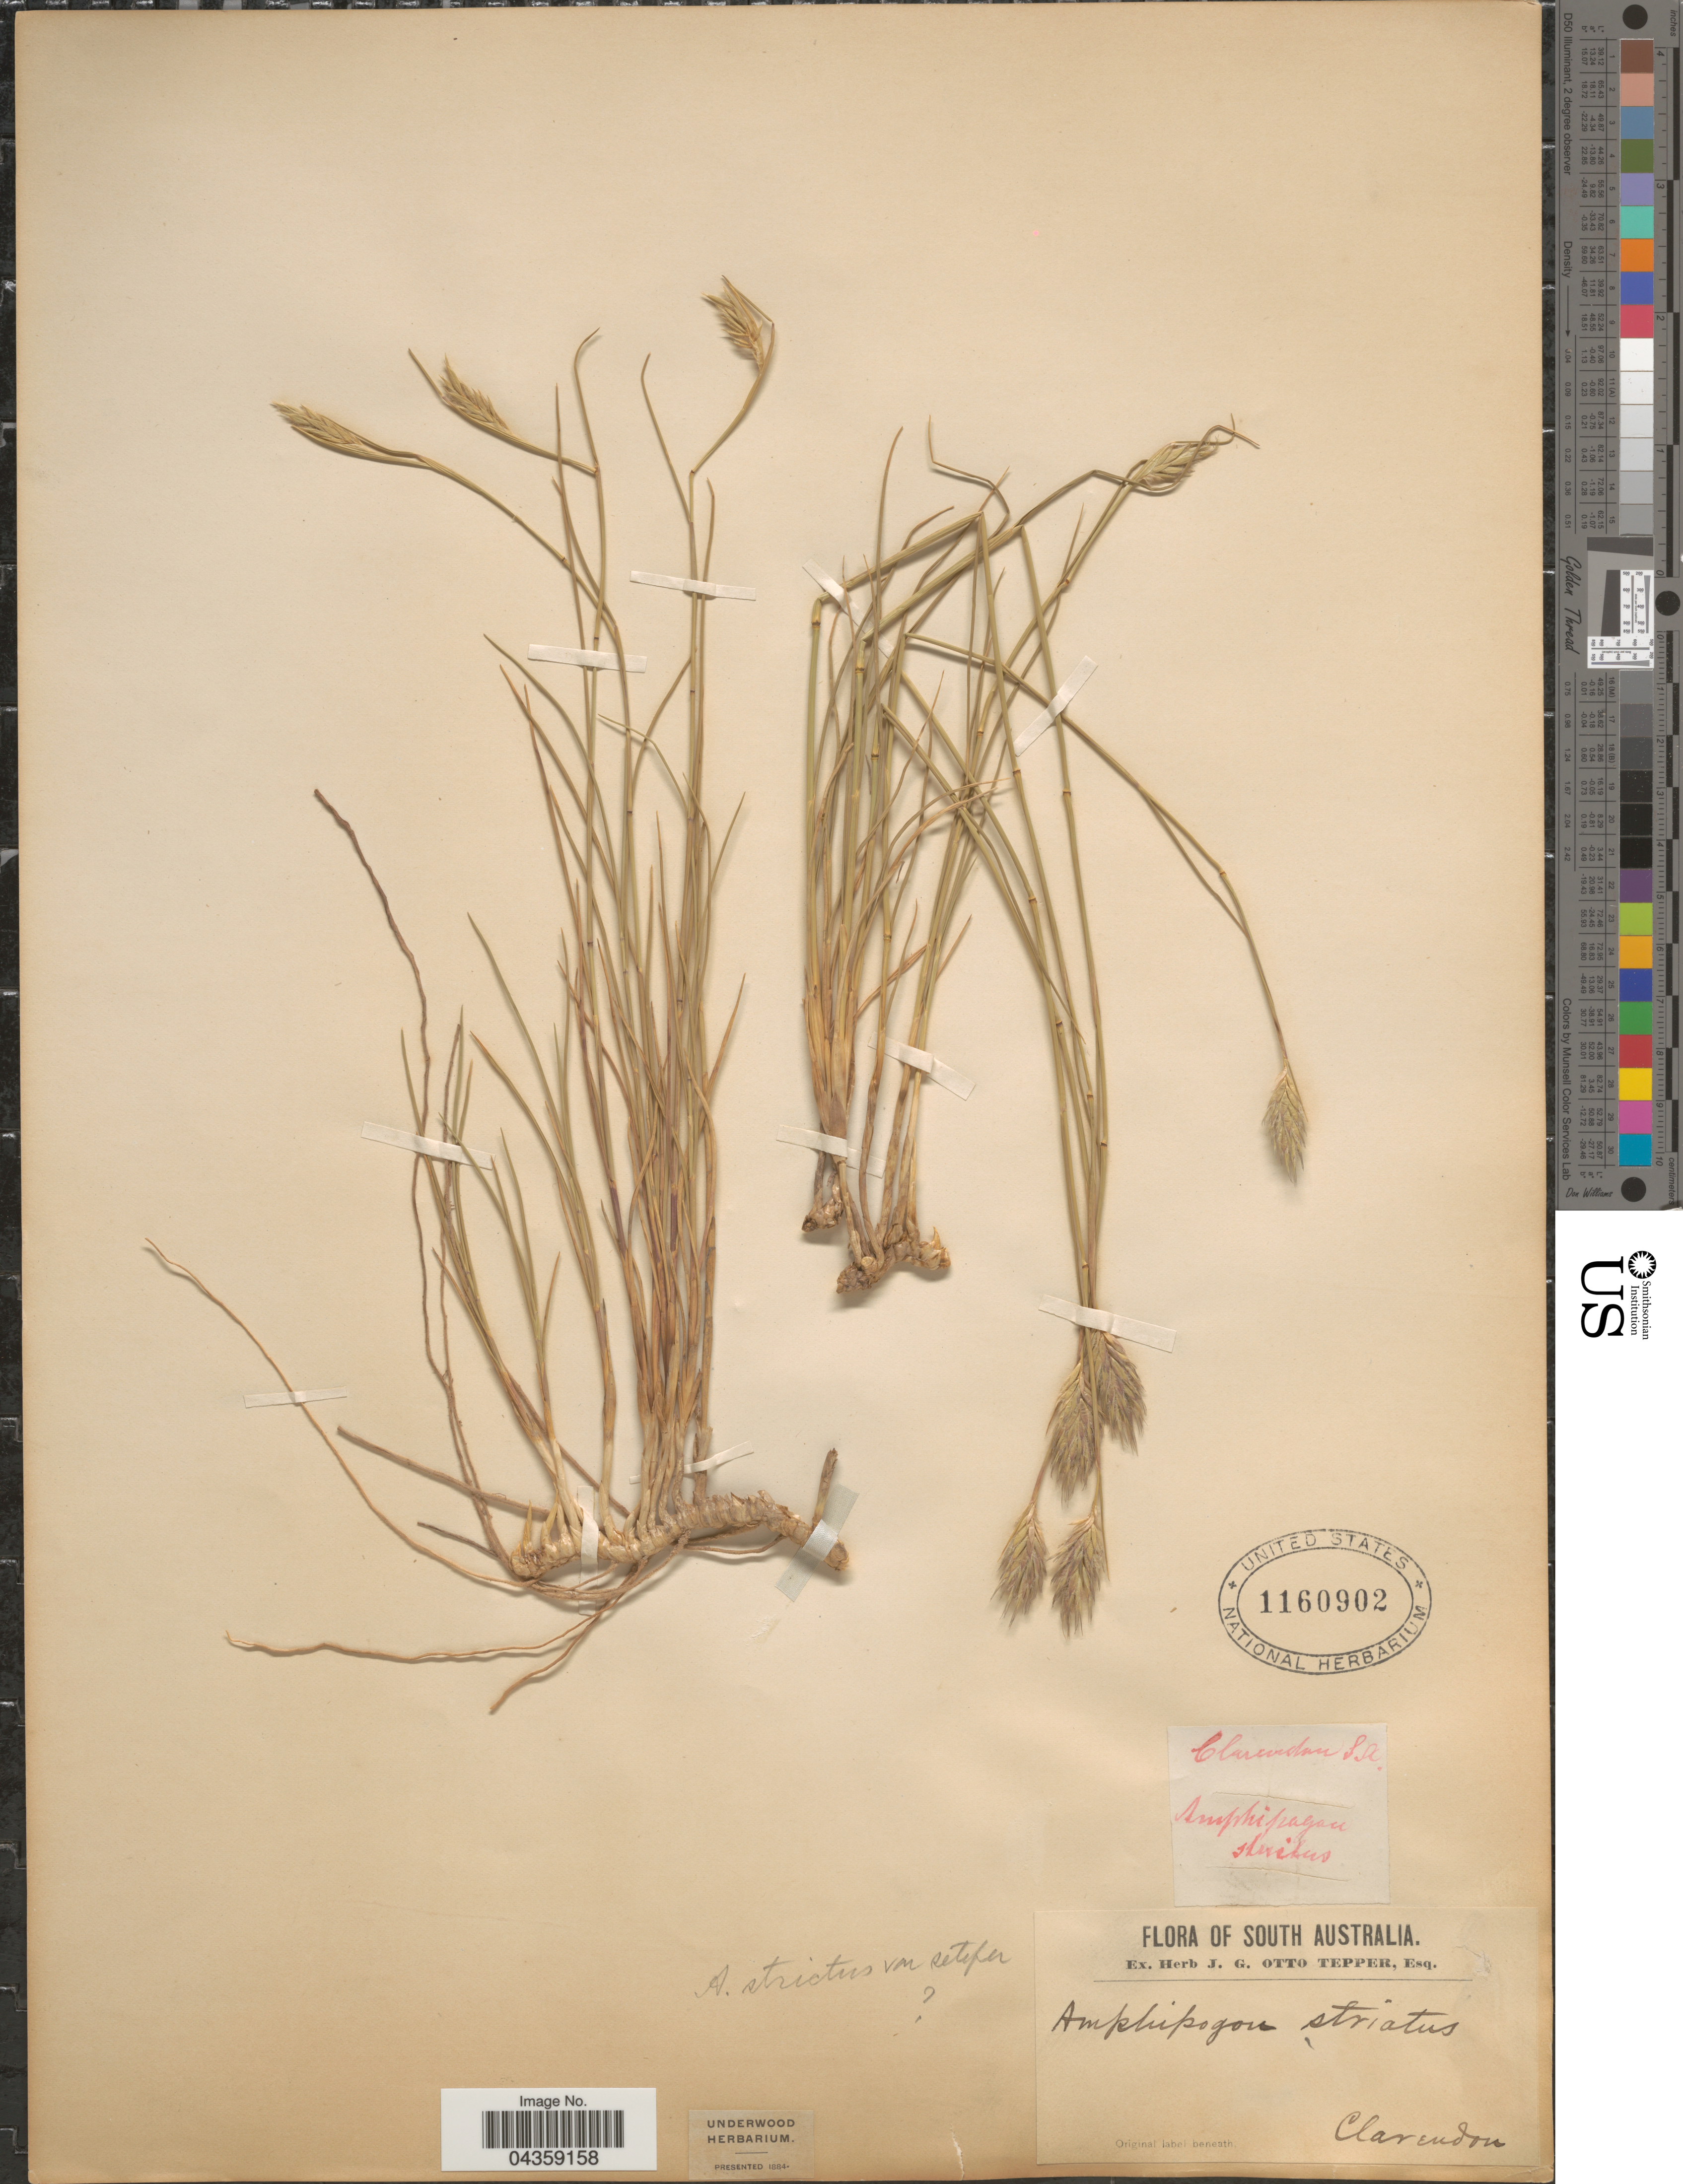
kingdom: Plantae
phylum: Tracheophyta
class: Liliopsida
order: Poales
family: Poaceae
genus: Amphipogon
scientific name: Amphipogon strictus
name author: R. Br.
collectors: Ex herb. J. G. Otto Tepper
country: Australia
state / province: South Australia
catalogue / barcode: US 1160902